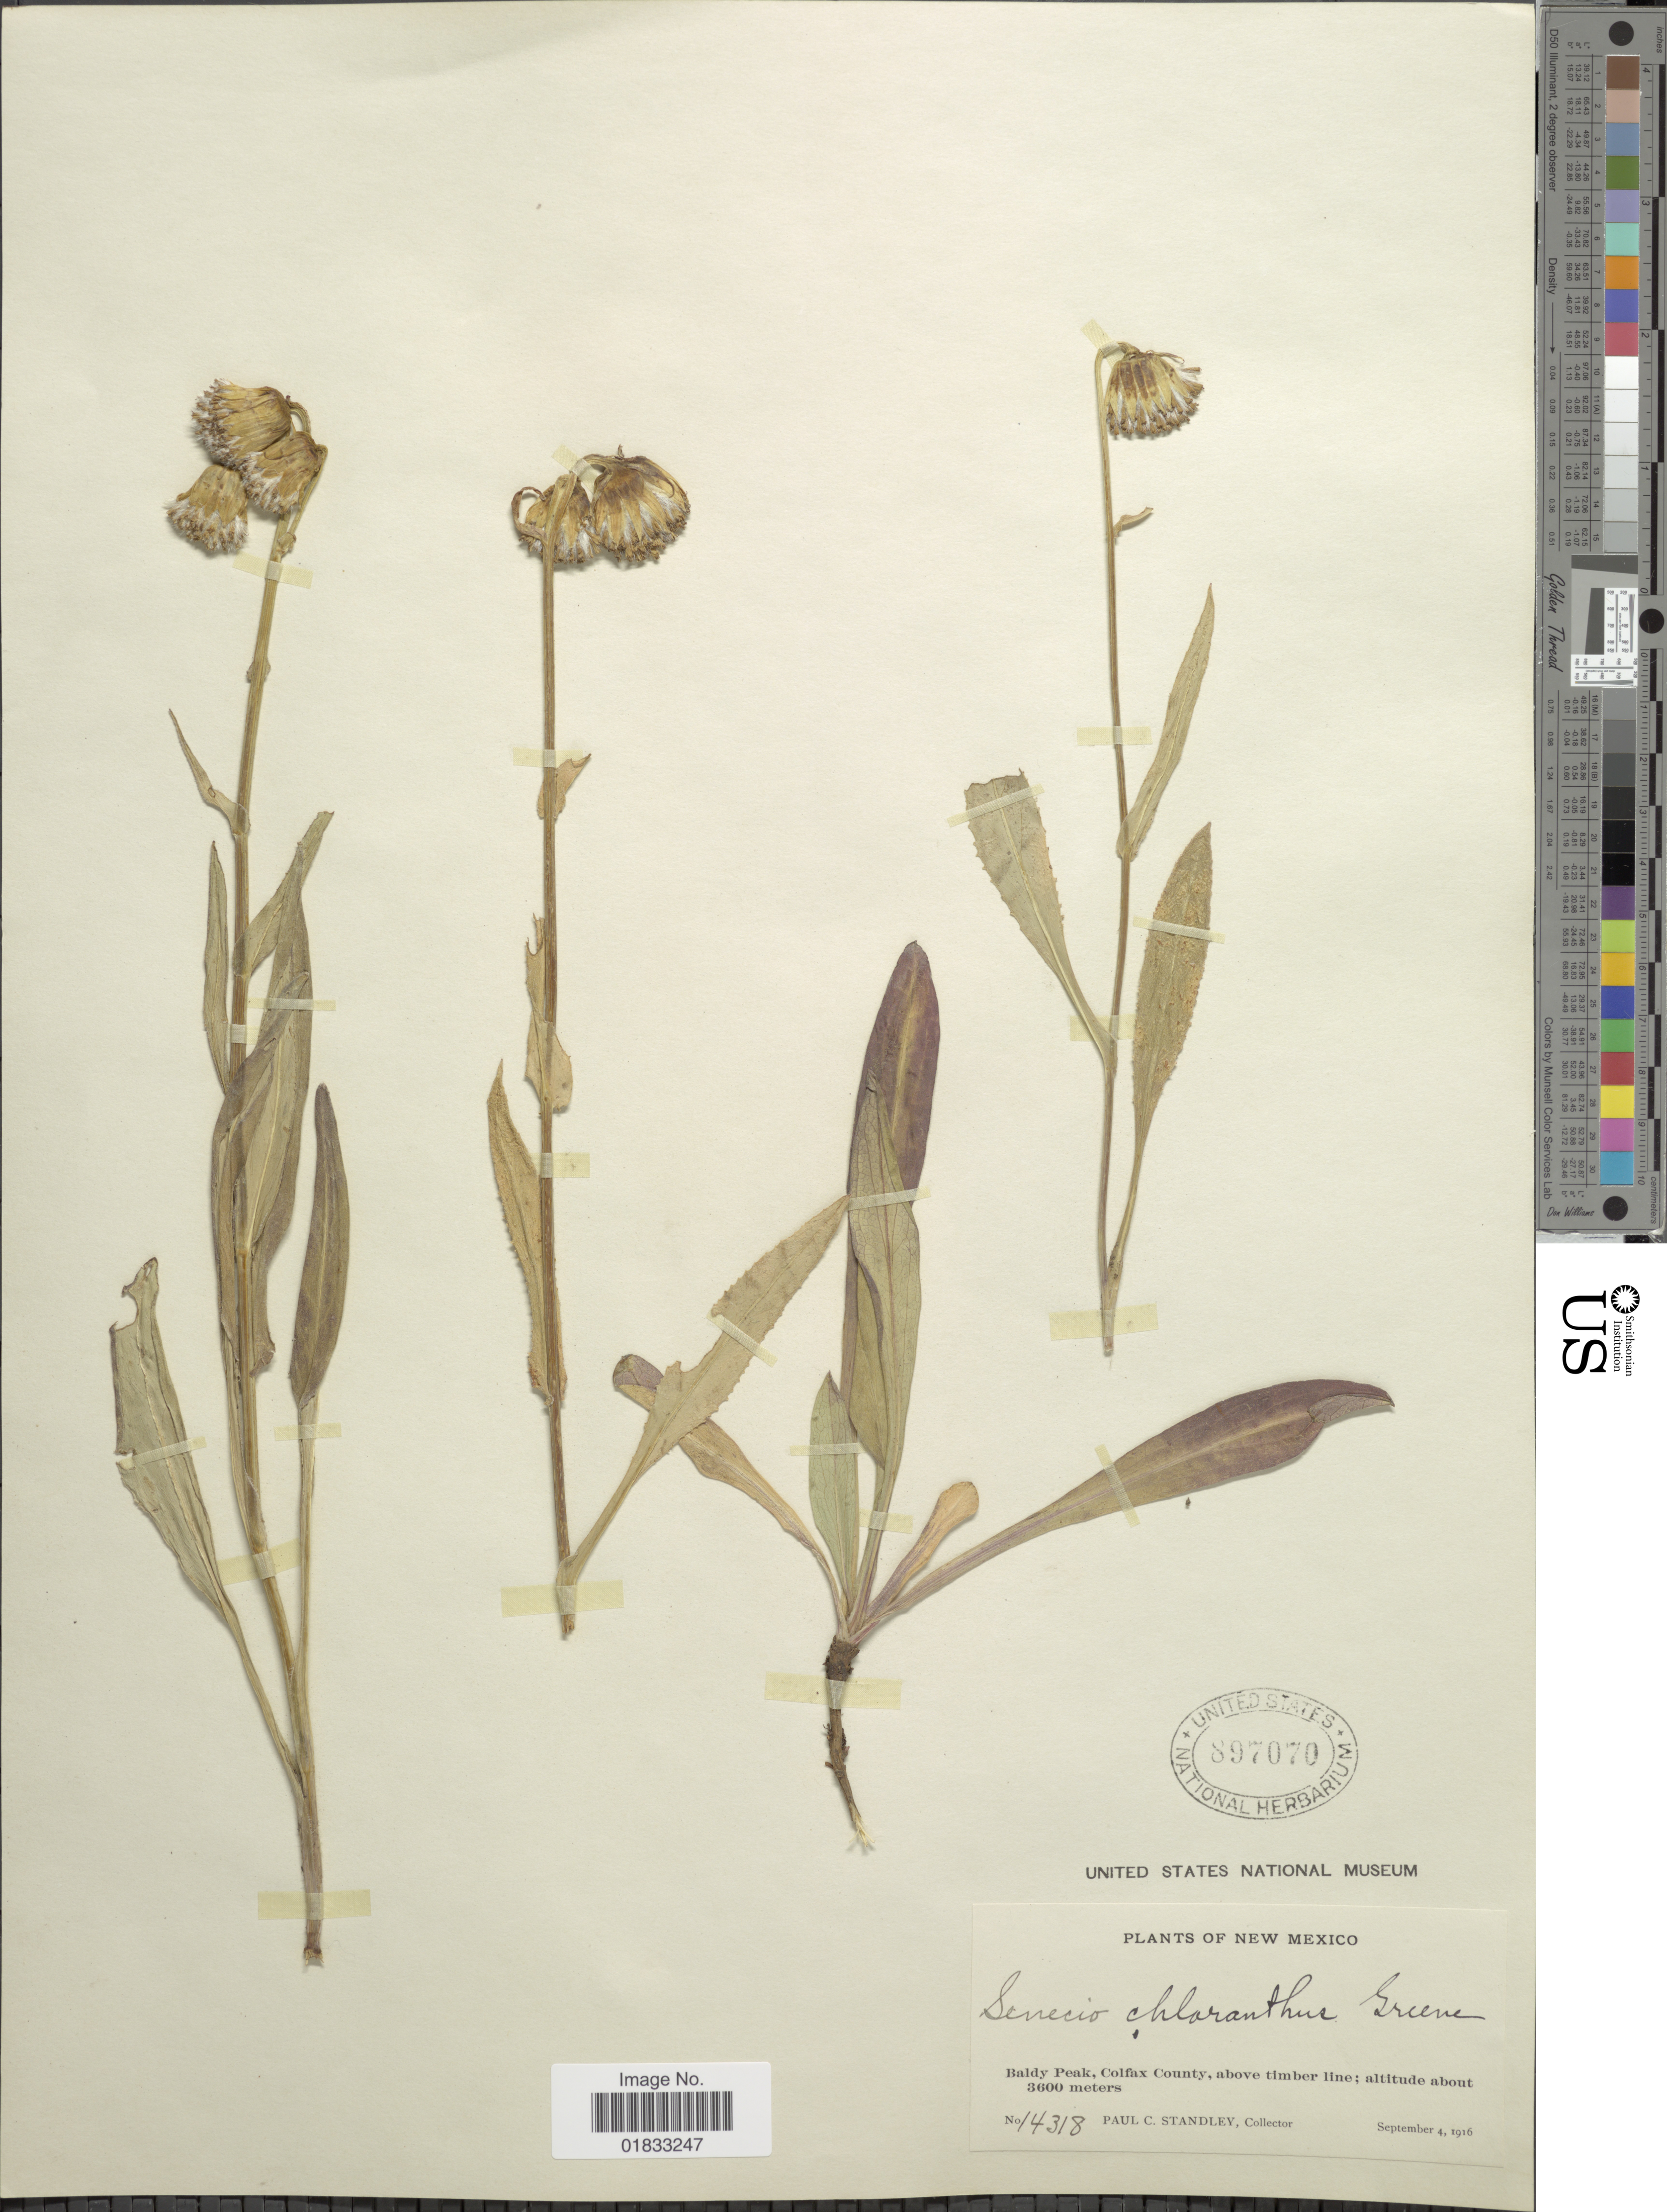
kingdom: Plantae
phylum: Tracheophyta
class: Magnoliopsida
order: Asterales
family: Asteraceae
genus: Senecio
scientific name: Senecio chloranthus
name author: Greene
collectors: P. C. Standley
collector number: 14318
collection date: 1916-09-04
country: United States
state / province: New Mexico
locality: Baldy Peak, Colfax County, above timber line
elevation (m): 3600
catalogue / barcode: US 897070